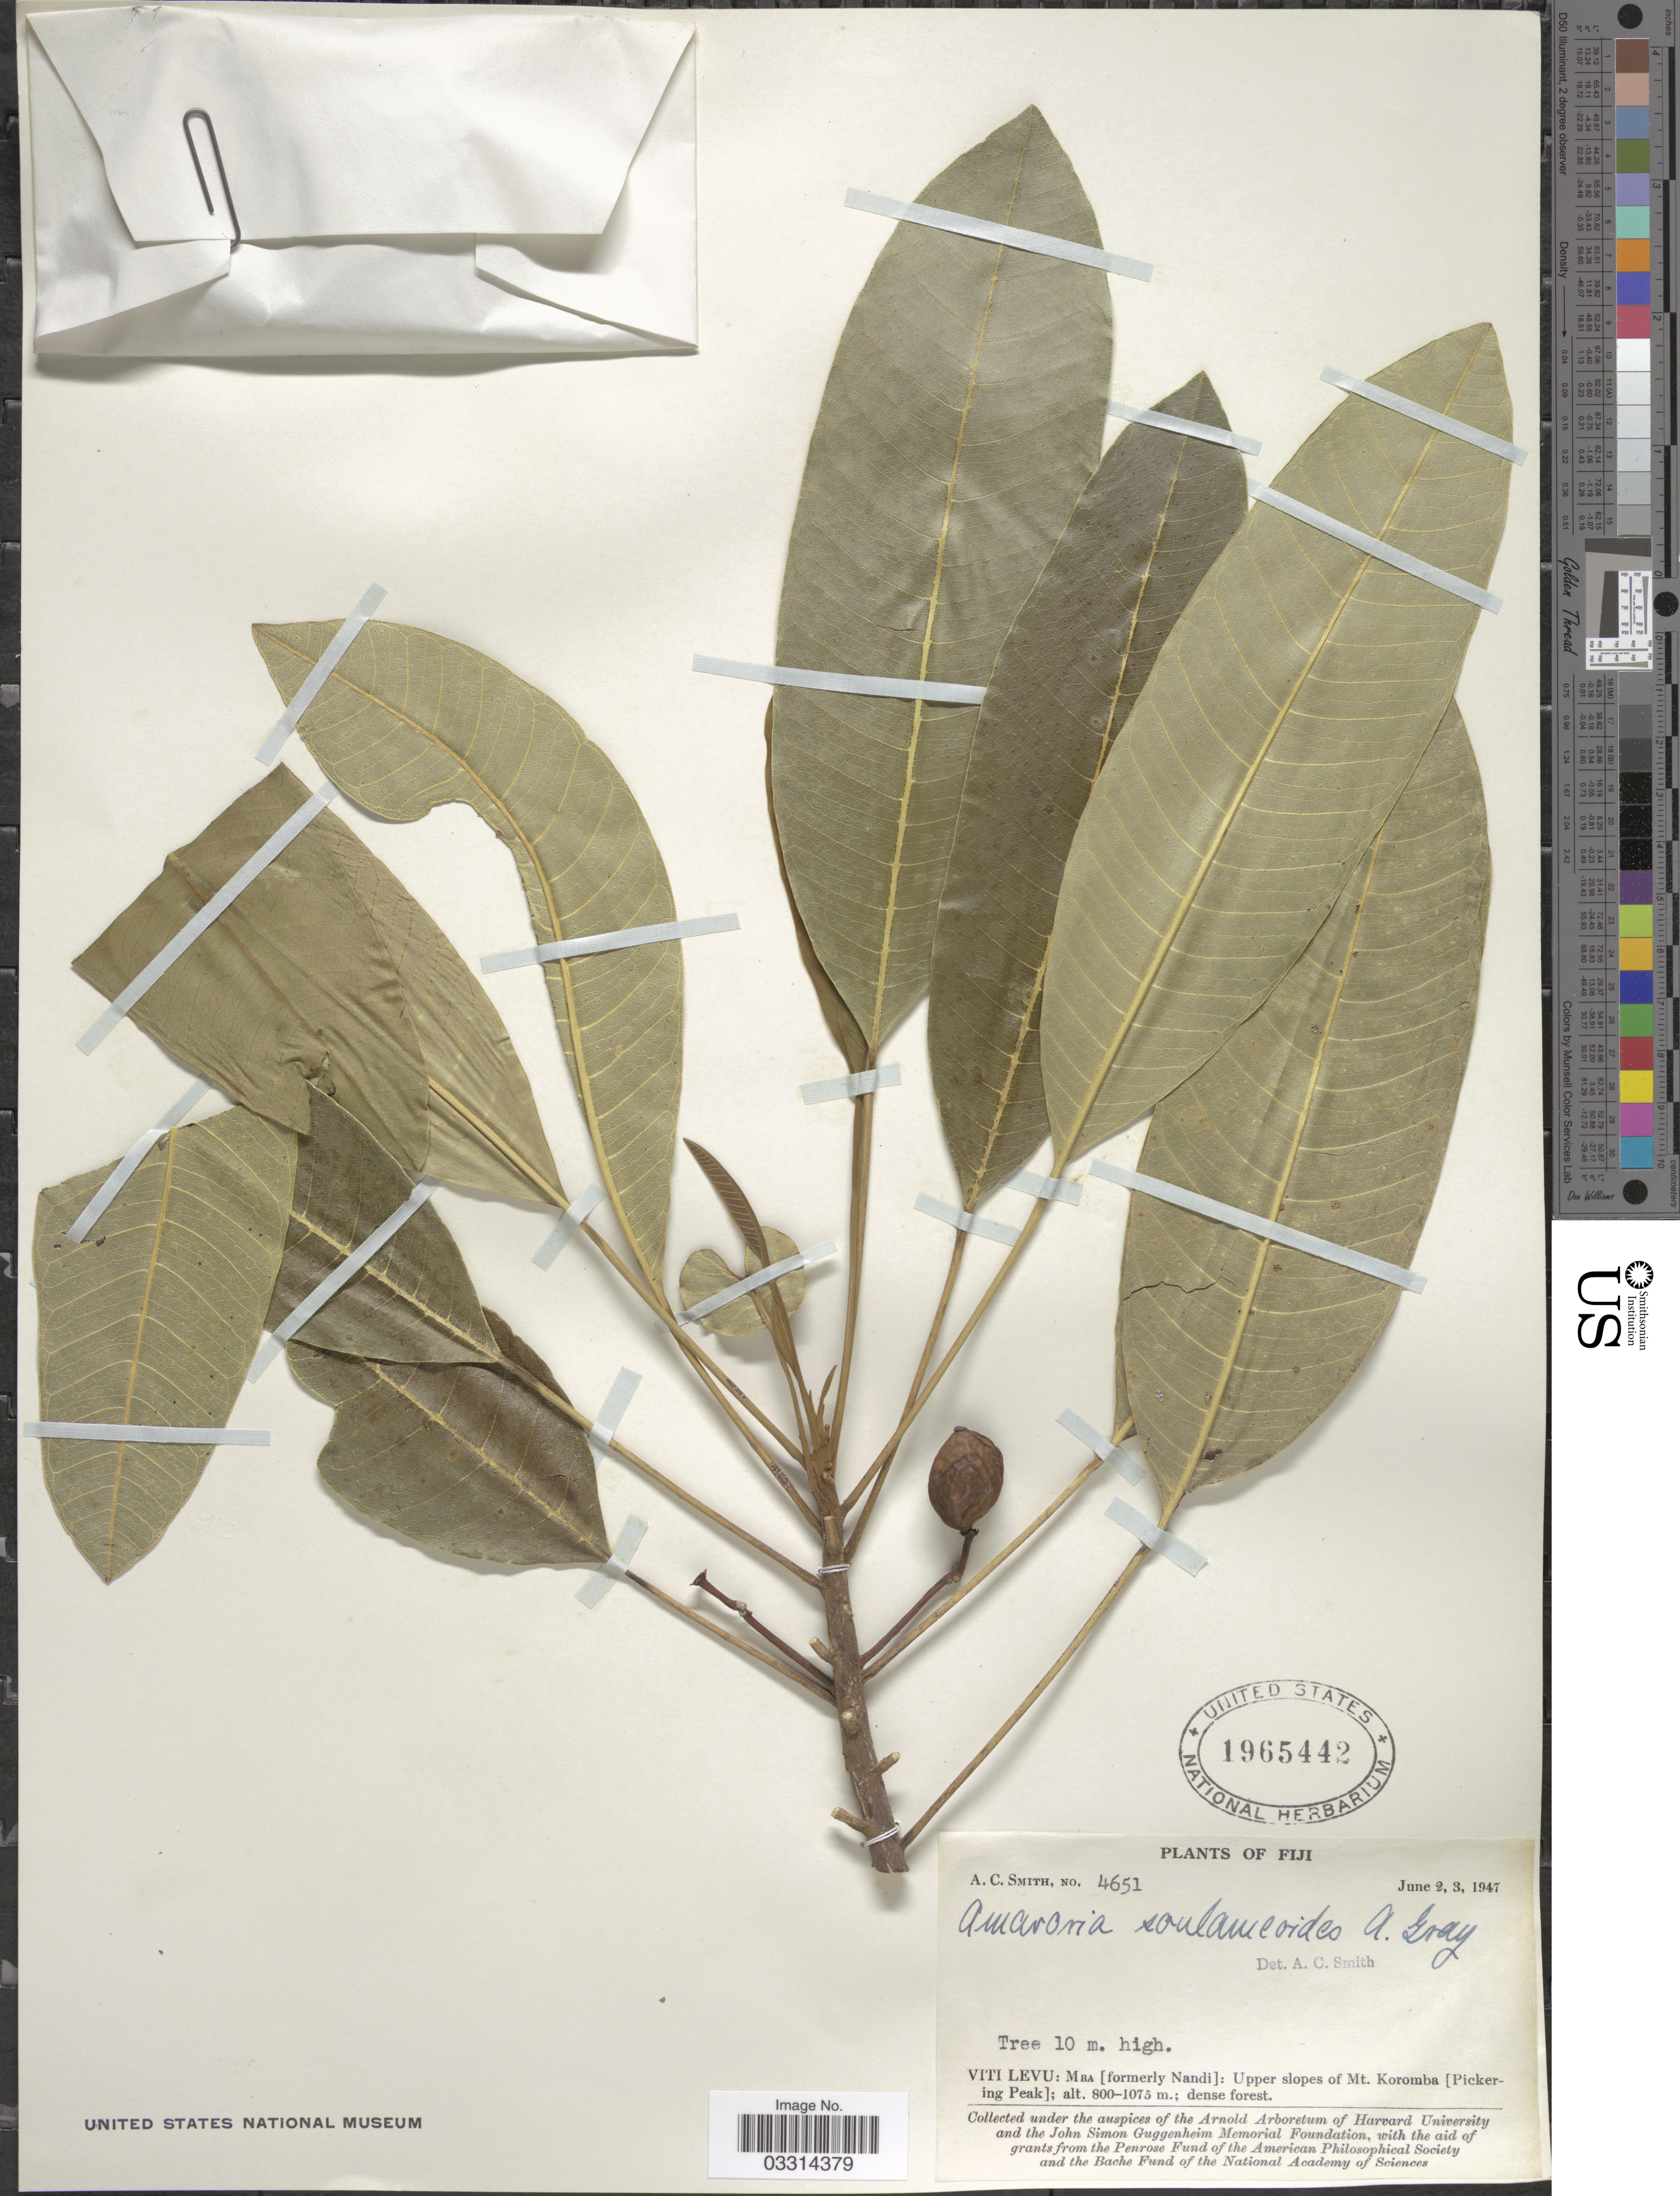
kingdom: Plantae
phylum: Tracheophyta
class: Magnoliopsida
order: Sapindales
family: Simaroubaceae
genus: Soulamea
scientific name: Soulamea soulameoides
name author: (A. Gray) Noot.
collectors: A. C. Smith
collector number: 4651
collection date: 1947-06-02/1947-06-03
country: Fiji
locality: Viti Levu: MBA (formerly Nandi): Upper slopes of Mt. Koromba (Pickering Peak).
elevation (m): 800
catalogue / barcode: US 1965442